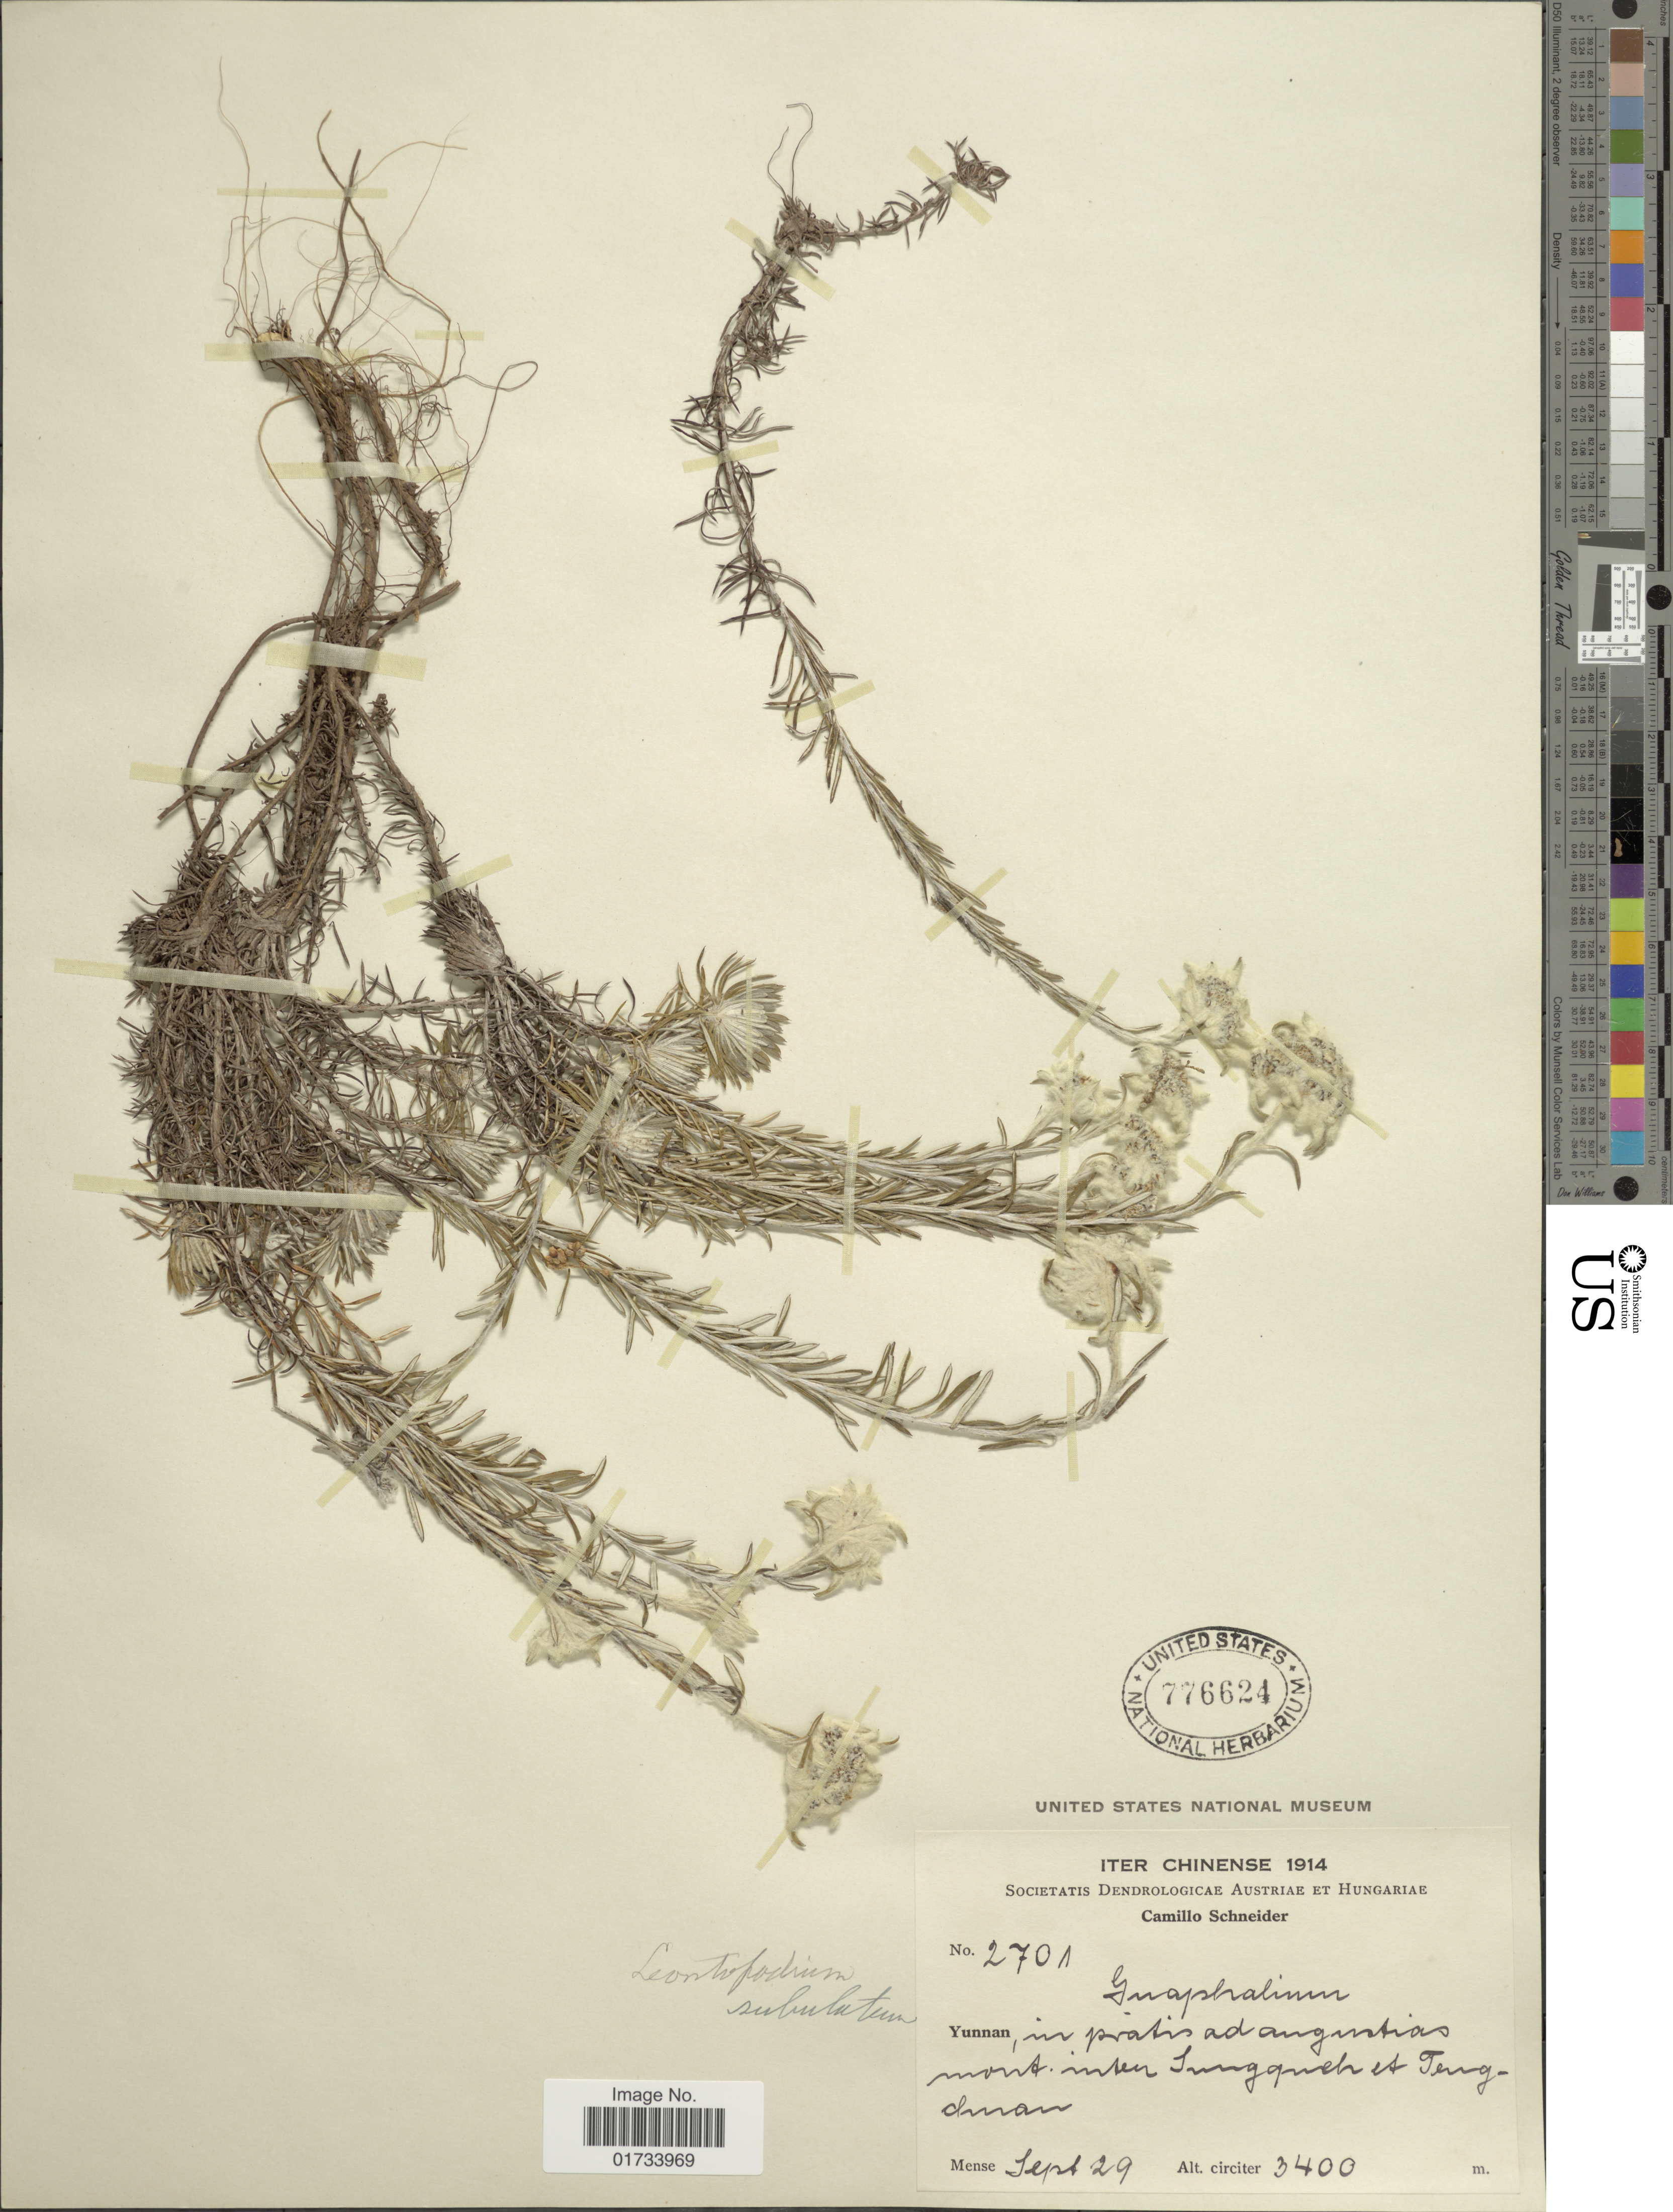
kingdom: Plantae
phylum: Tracheophyta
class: Magnoliopsida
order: Asterales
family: Asteraceae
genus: Leontopodium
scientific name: Leontopodium subulatum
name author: (Franch.) Beauverd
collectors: C. K. Schneider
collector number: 2701*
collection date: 1914-09-29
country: China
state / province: Yunnan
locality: Iter Chinense, in pratis ad angintias mont. inter Junggueh et Tengchman [interpreted]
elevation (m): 3400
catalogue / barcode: US 776624